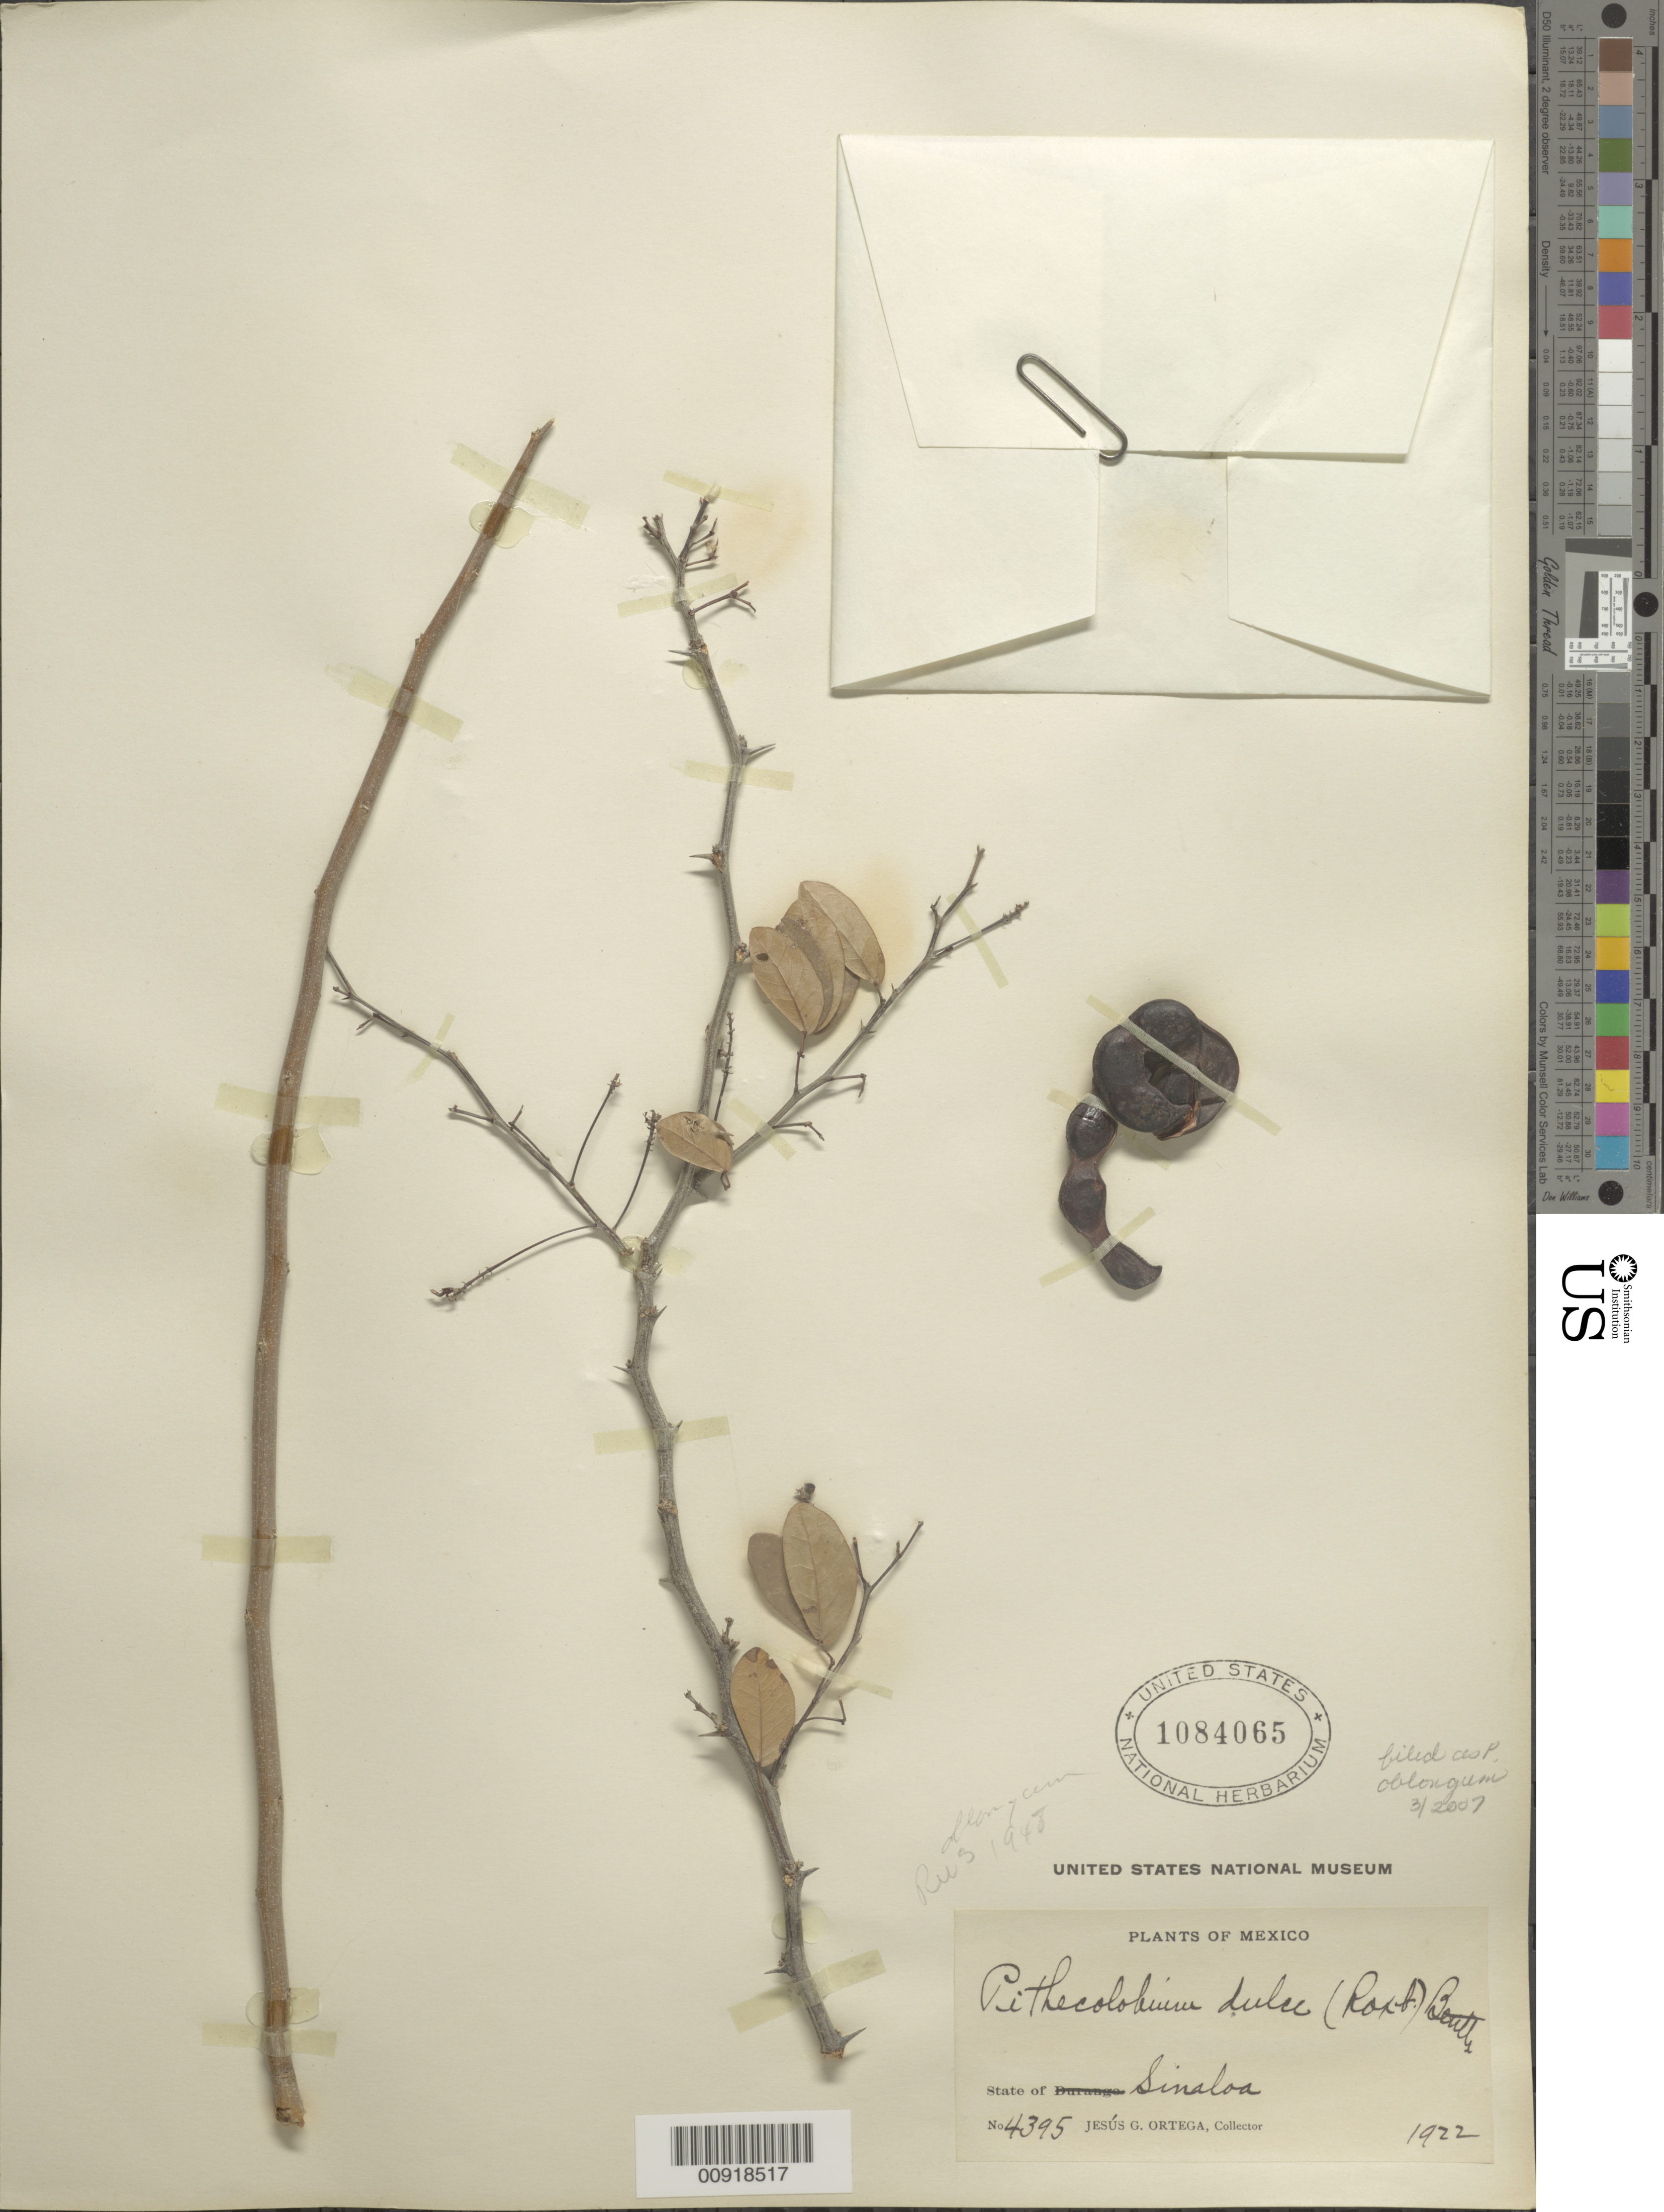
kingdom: Plantae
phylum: Tracheophyta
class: Magnoliopsida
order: Fabales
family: Fabaceae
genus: Pithecellobium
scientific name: Pithecellobium oblongum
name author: Benth.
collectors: J. Ortega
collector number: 4395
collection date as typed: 1922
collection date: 1922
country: Mexico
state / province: Sinaloa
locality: State of Sinaloa.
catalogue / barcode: US 1084065